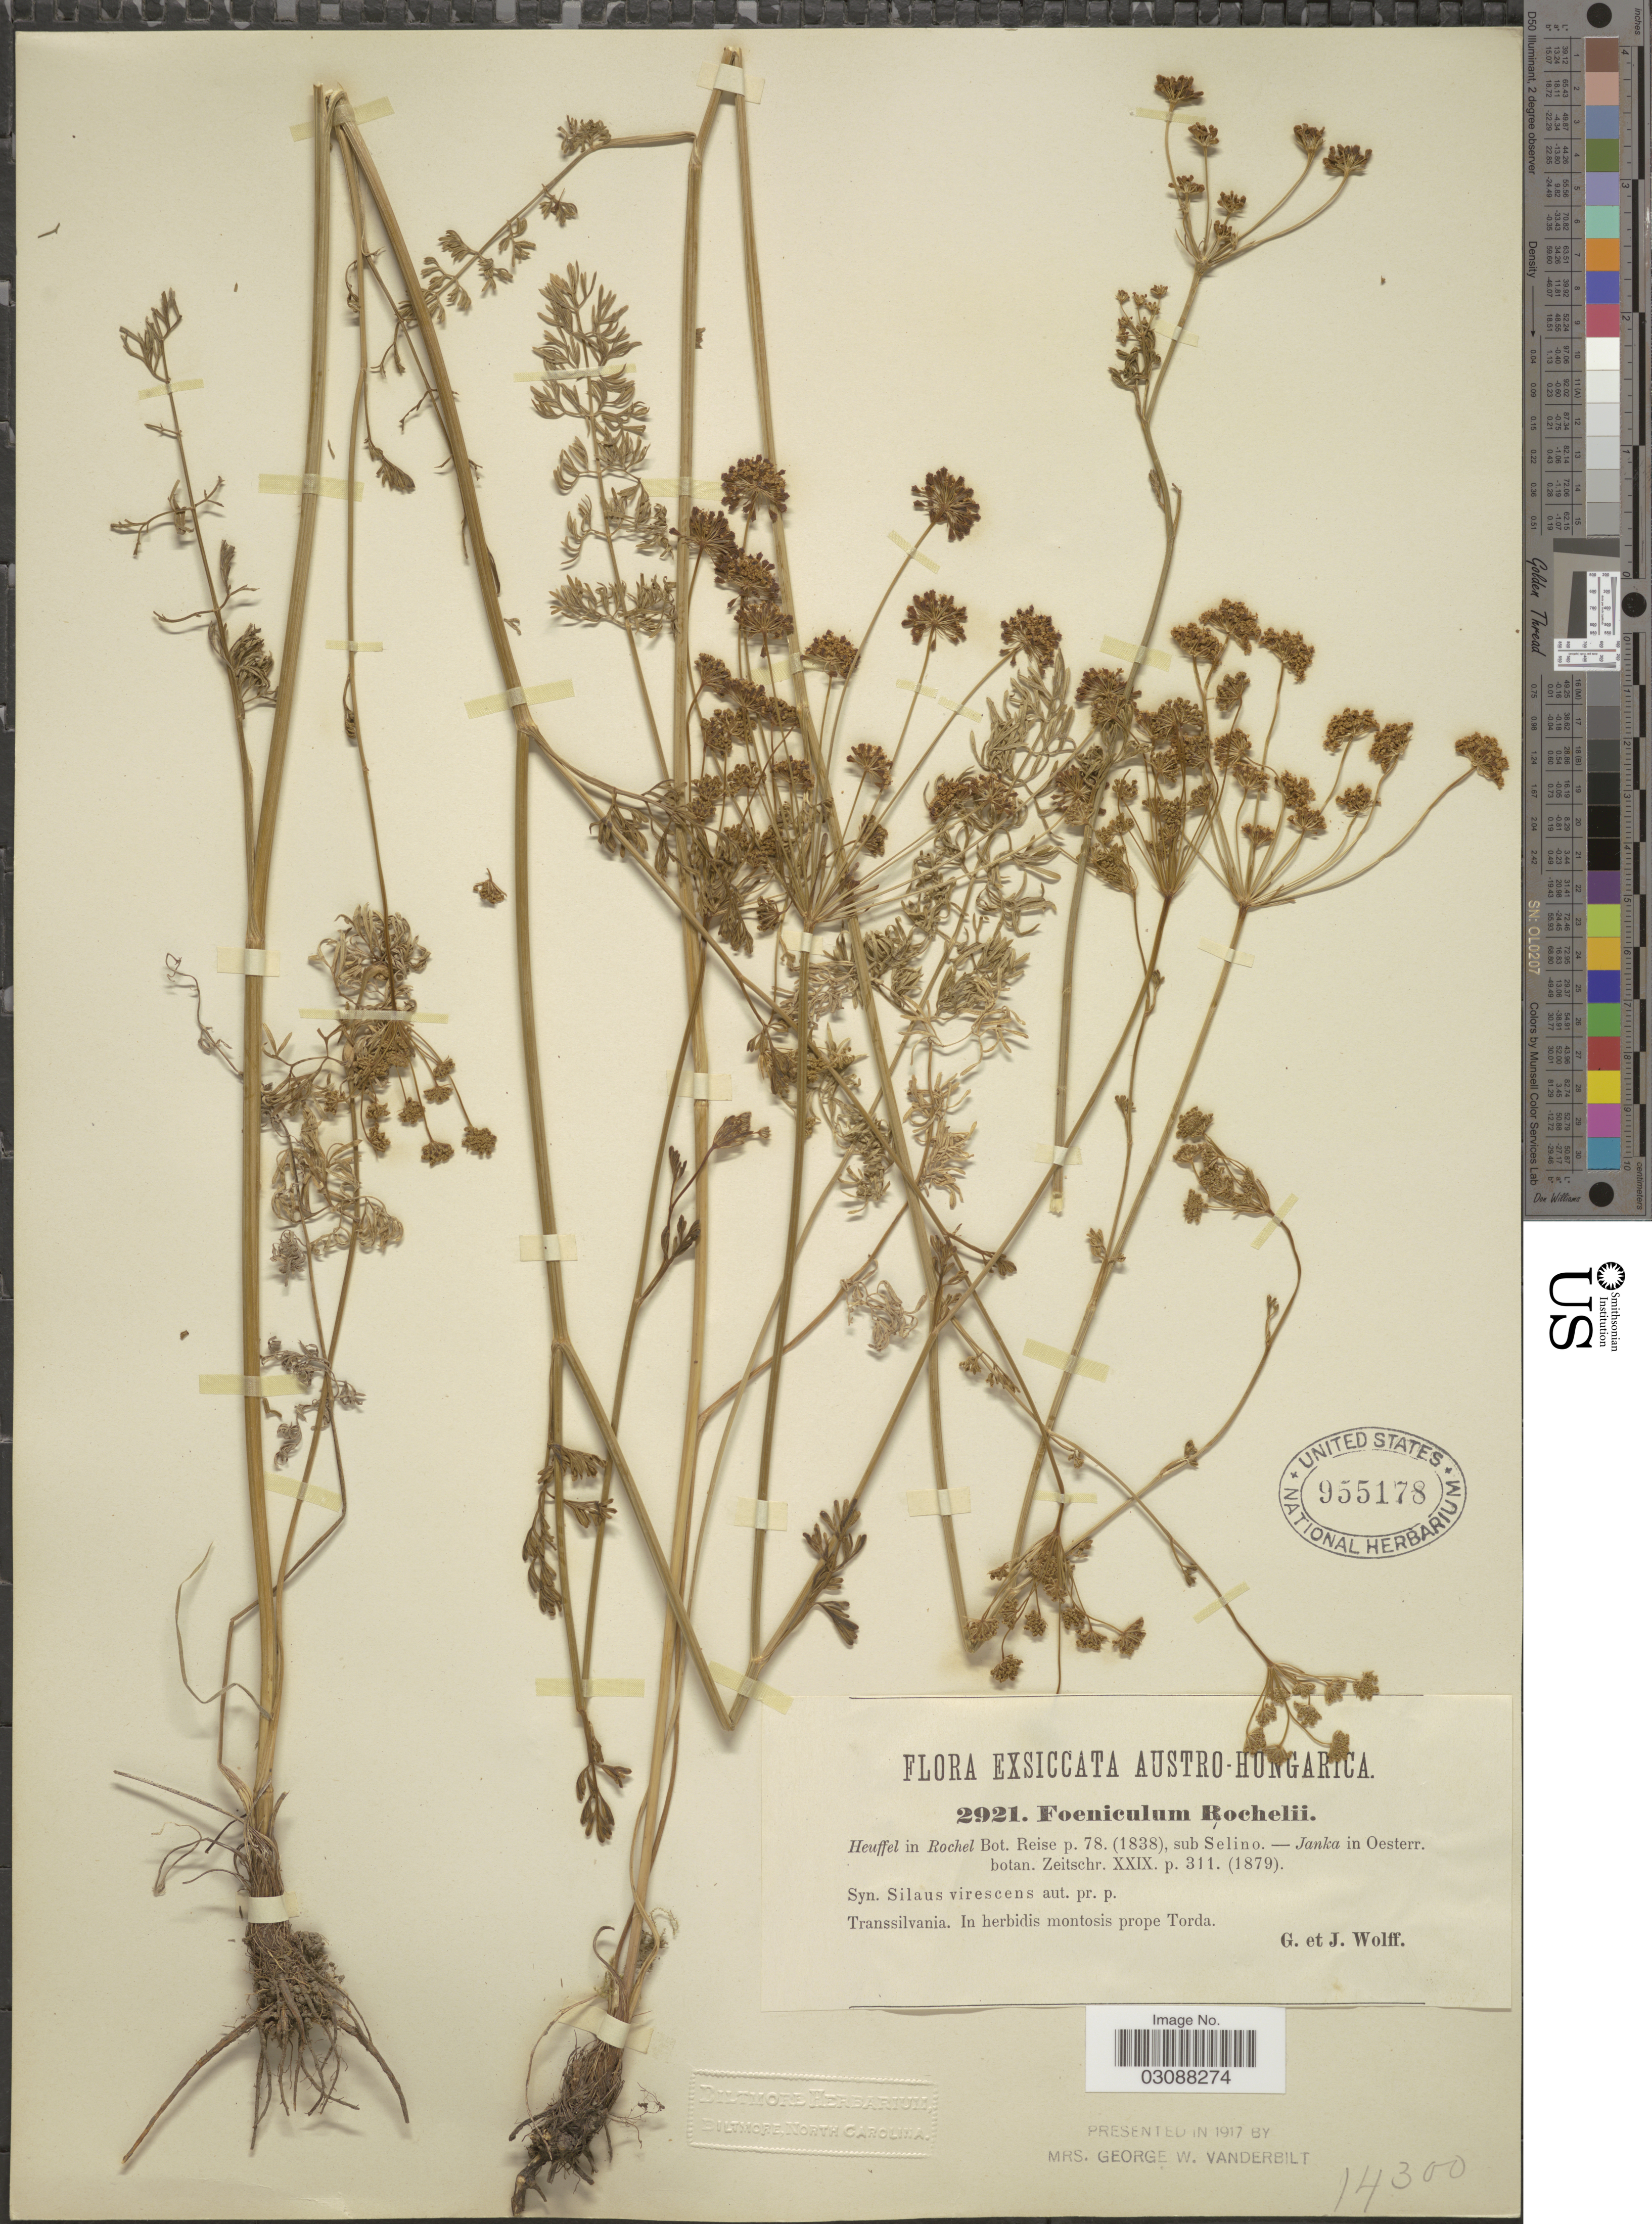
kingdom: Plantae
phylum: Tracheophyta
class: Magnoliopsida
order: Apiales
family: Apiaceae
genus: Seseli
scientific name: Seseli peucedanoides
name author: (M. Bieb.) Koso-Pol.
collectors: G. Wolf & J. Wolf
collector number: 2921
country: Hungary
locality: Austro-Hungarica. Transsilvania. Montosis prope Torda.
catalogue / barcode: US 955178